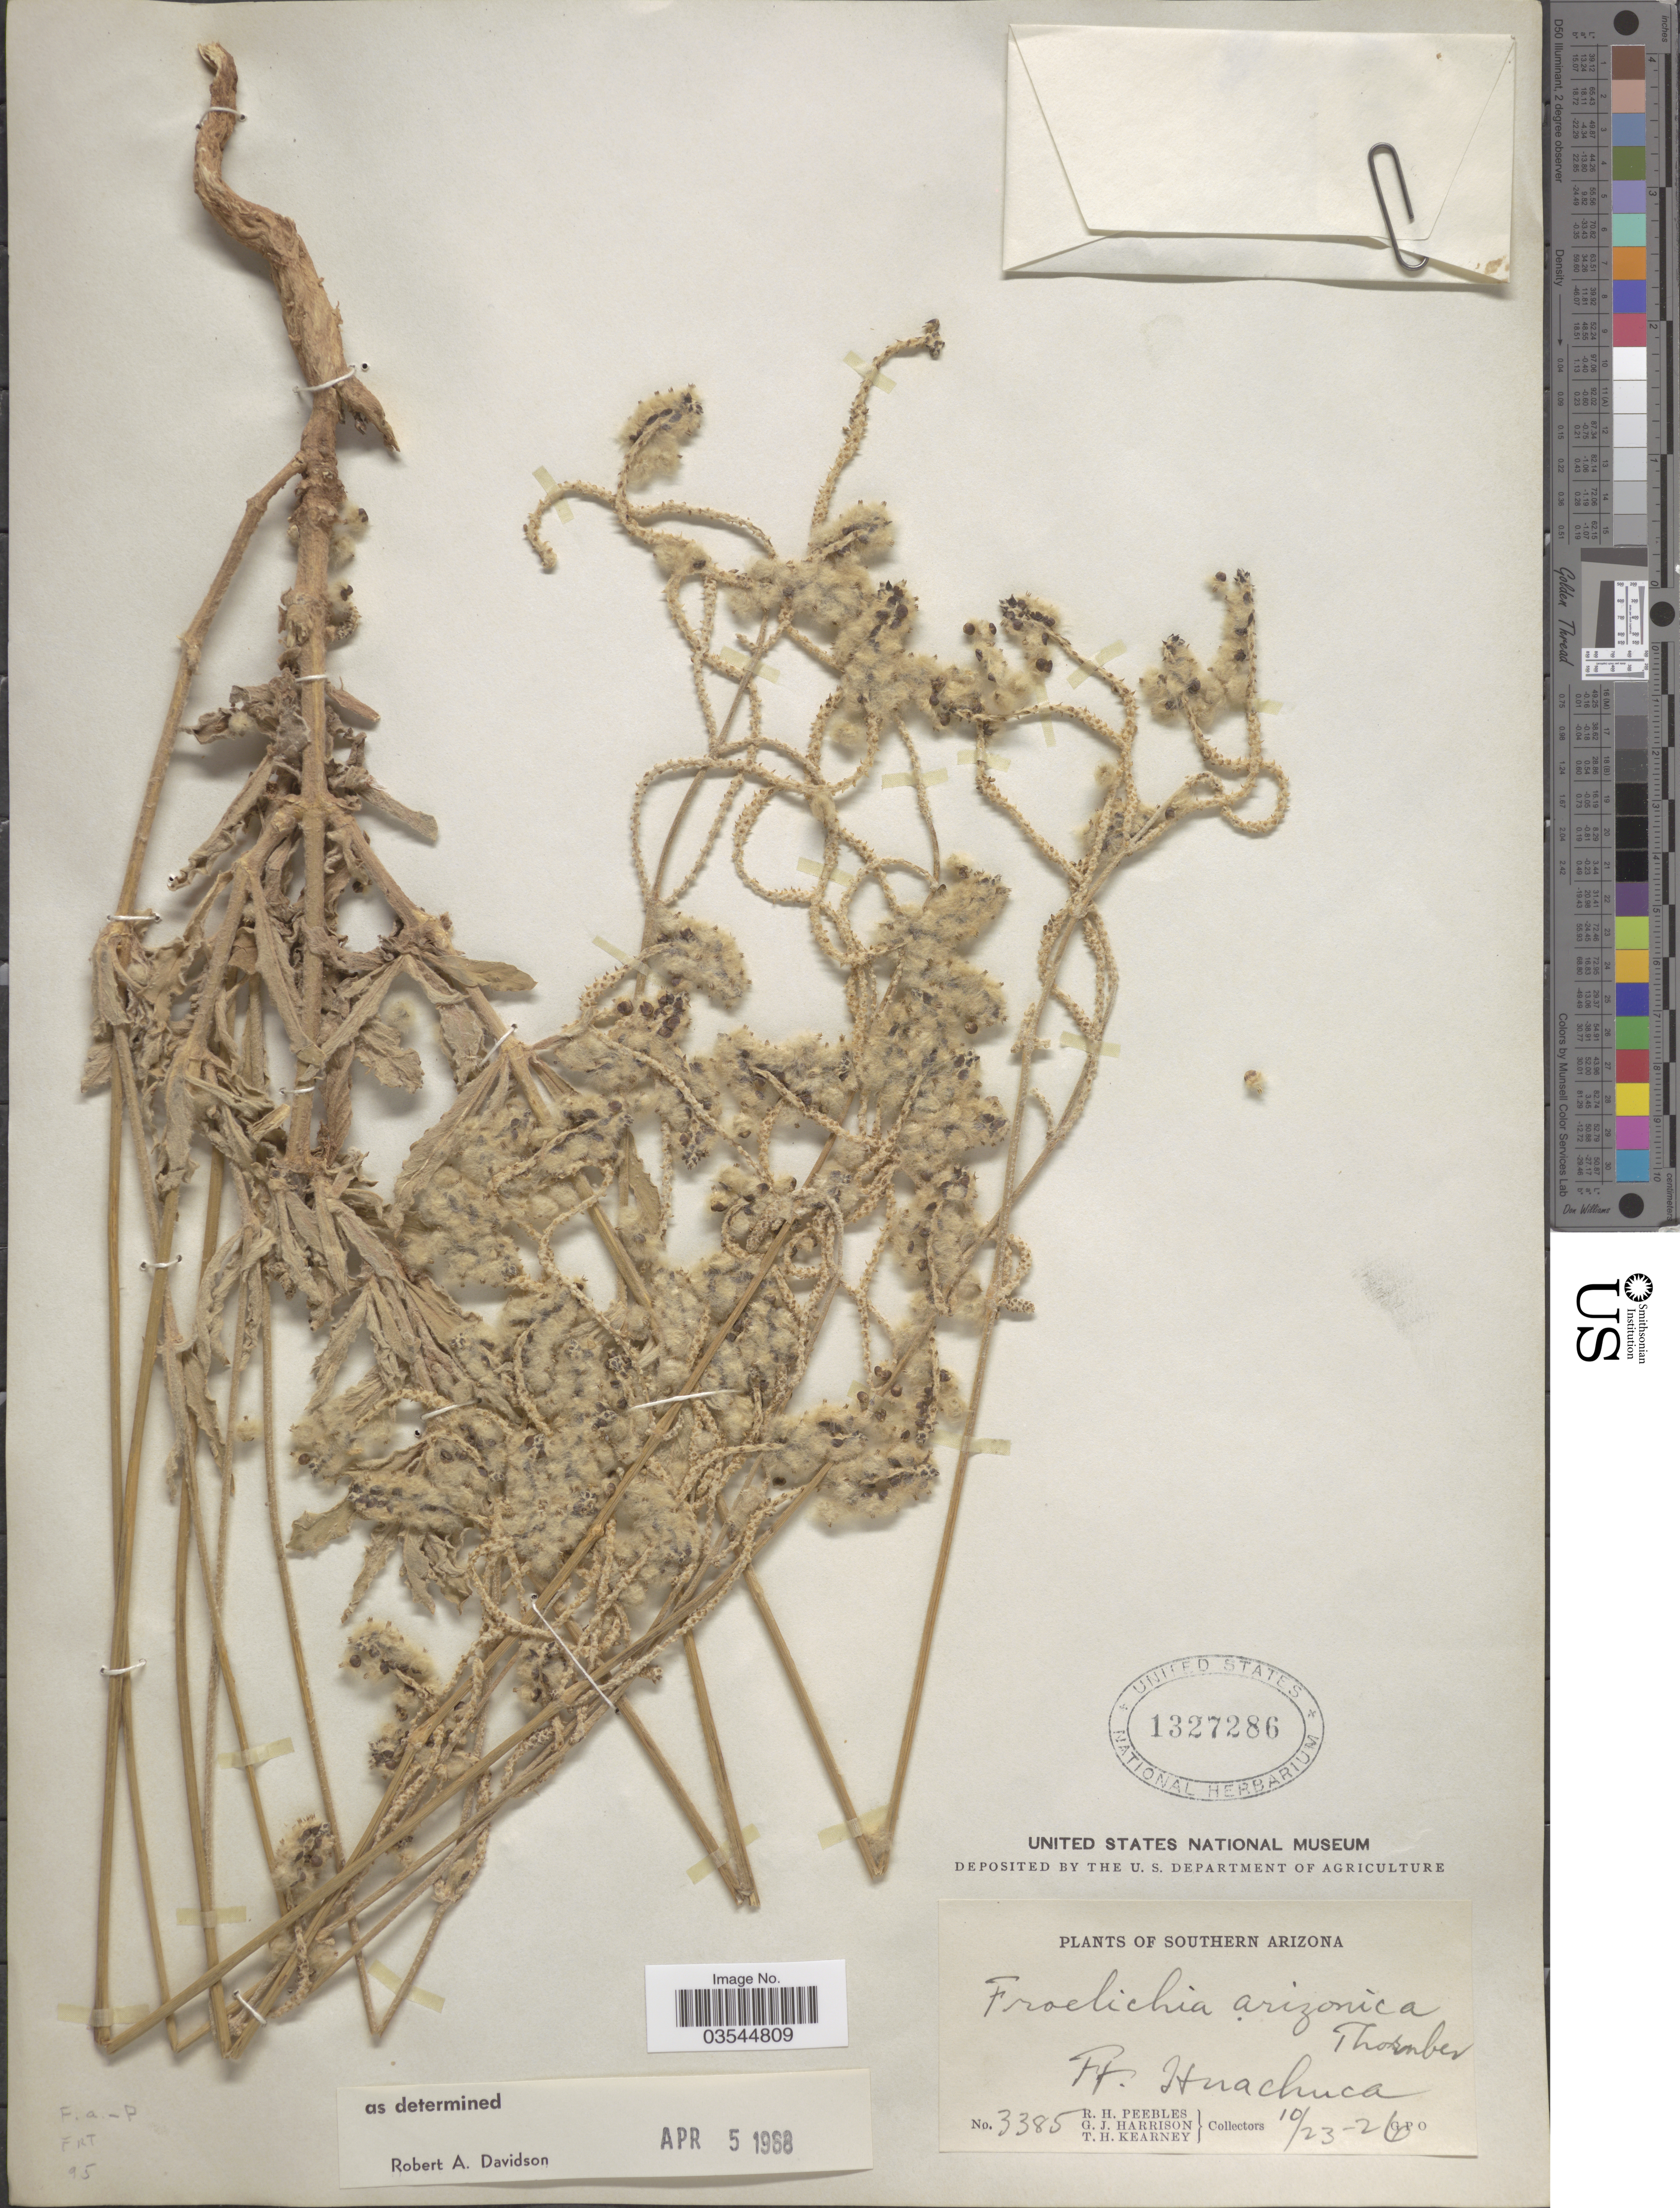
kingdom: Plantae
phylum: Tracheophyta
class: Magnoliopsida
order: Caryophyllales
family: Amaranthaceae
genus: Froelichia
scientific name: Froelichia arizonica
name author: Thornber ex Standl.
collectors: R. H. Peebles, G. J. Harrison & T. H. Kearney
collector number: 3385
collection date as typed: Transcribed d/m/y: 23/10/26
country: United States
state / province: Arizona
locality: Southern Arizona. Ft. Huachuca.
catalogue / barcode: US 1327286